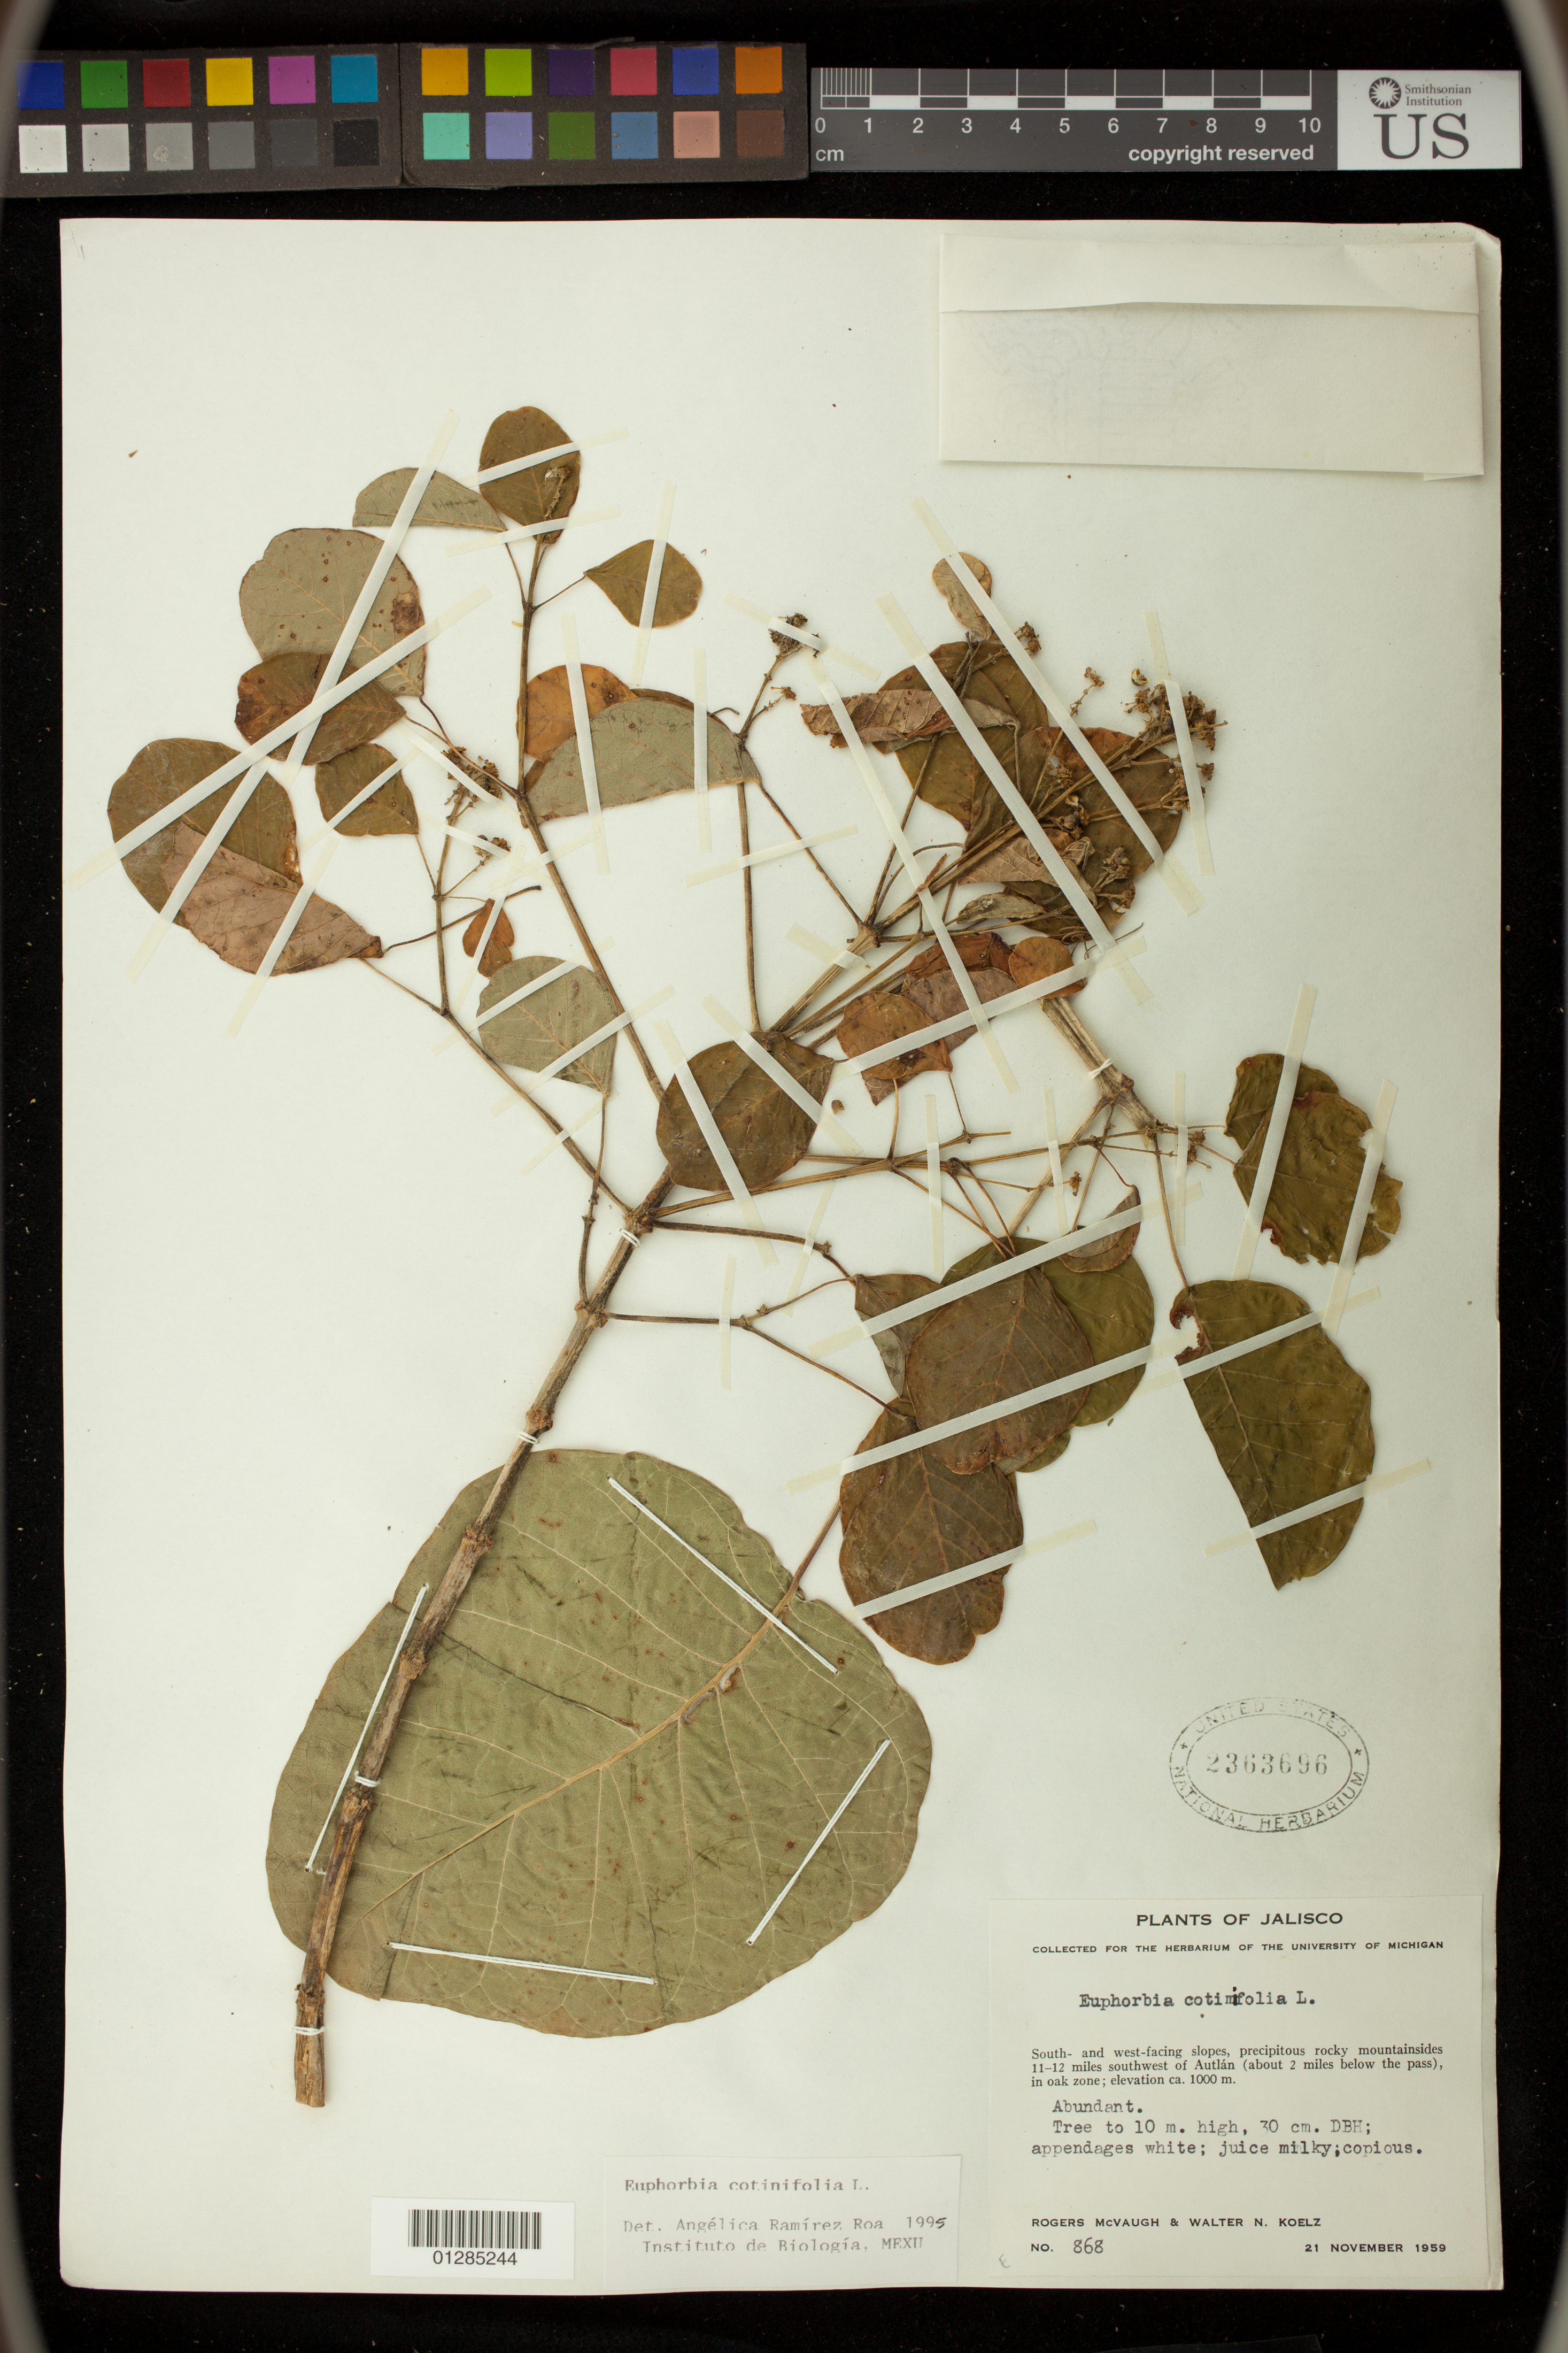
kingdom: Plantae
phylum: Tracheophyta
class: Magnoliopsida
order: Malpighiales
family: Euphorbiaceae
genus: Euphorbia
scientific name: Euphorbia cotinifolia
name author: L.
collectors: R. McVaugh & W. N. Koelz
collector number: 868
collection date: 1959-11-21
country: Mexico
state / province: Jalisco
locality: South and west-facing slopes, mountainsides 11-12 miles southwest of Autlan (about 2 miles below the pass)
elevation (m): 1000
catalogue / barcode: US 2363696